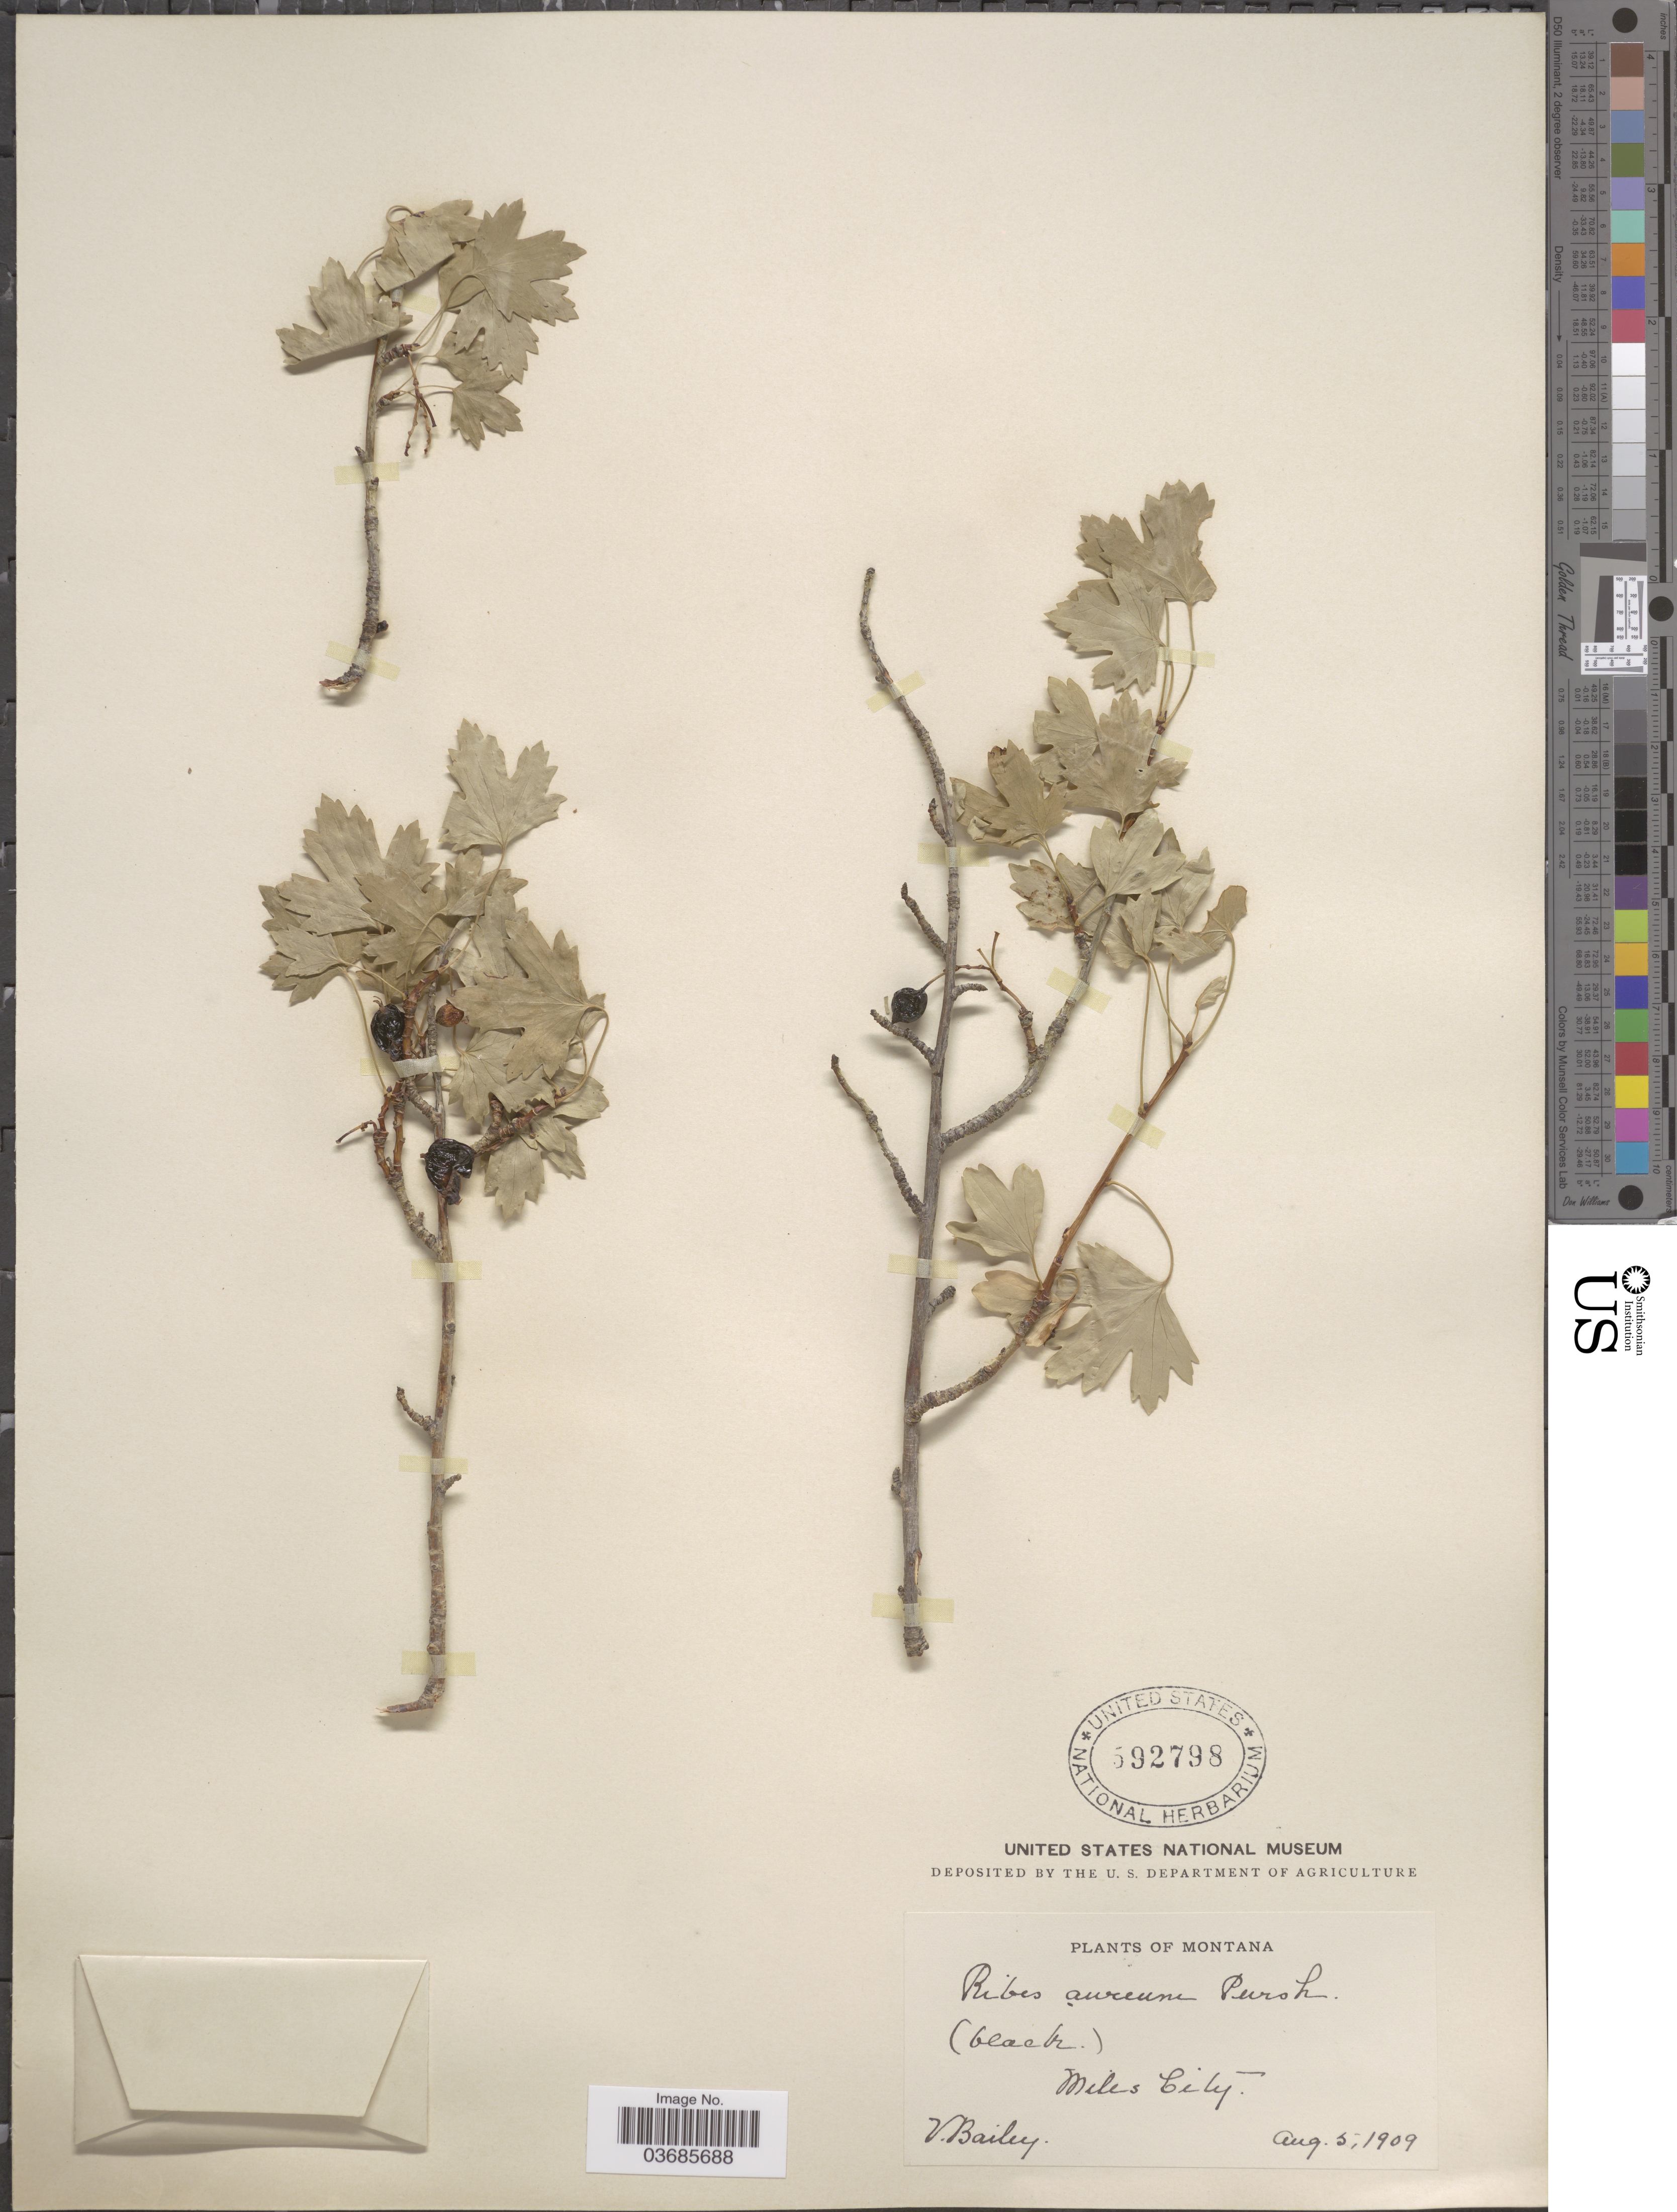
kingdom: Plantae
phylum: Tracheophyta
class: Magnoliopsida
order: Saxifragales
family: Grossulariaceae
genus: Ribes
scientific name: Ribes aureum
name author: Pursh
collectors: V. L. Bailey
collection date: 1909-08-05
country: United States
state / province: Montana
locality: Miles City.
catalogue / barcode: US 592798